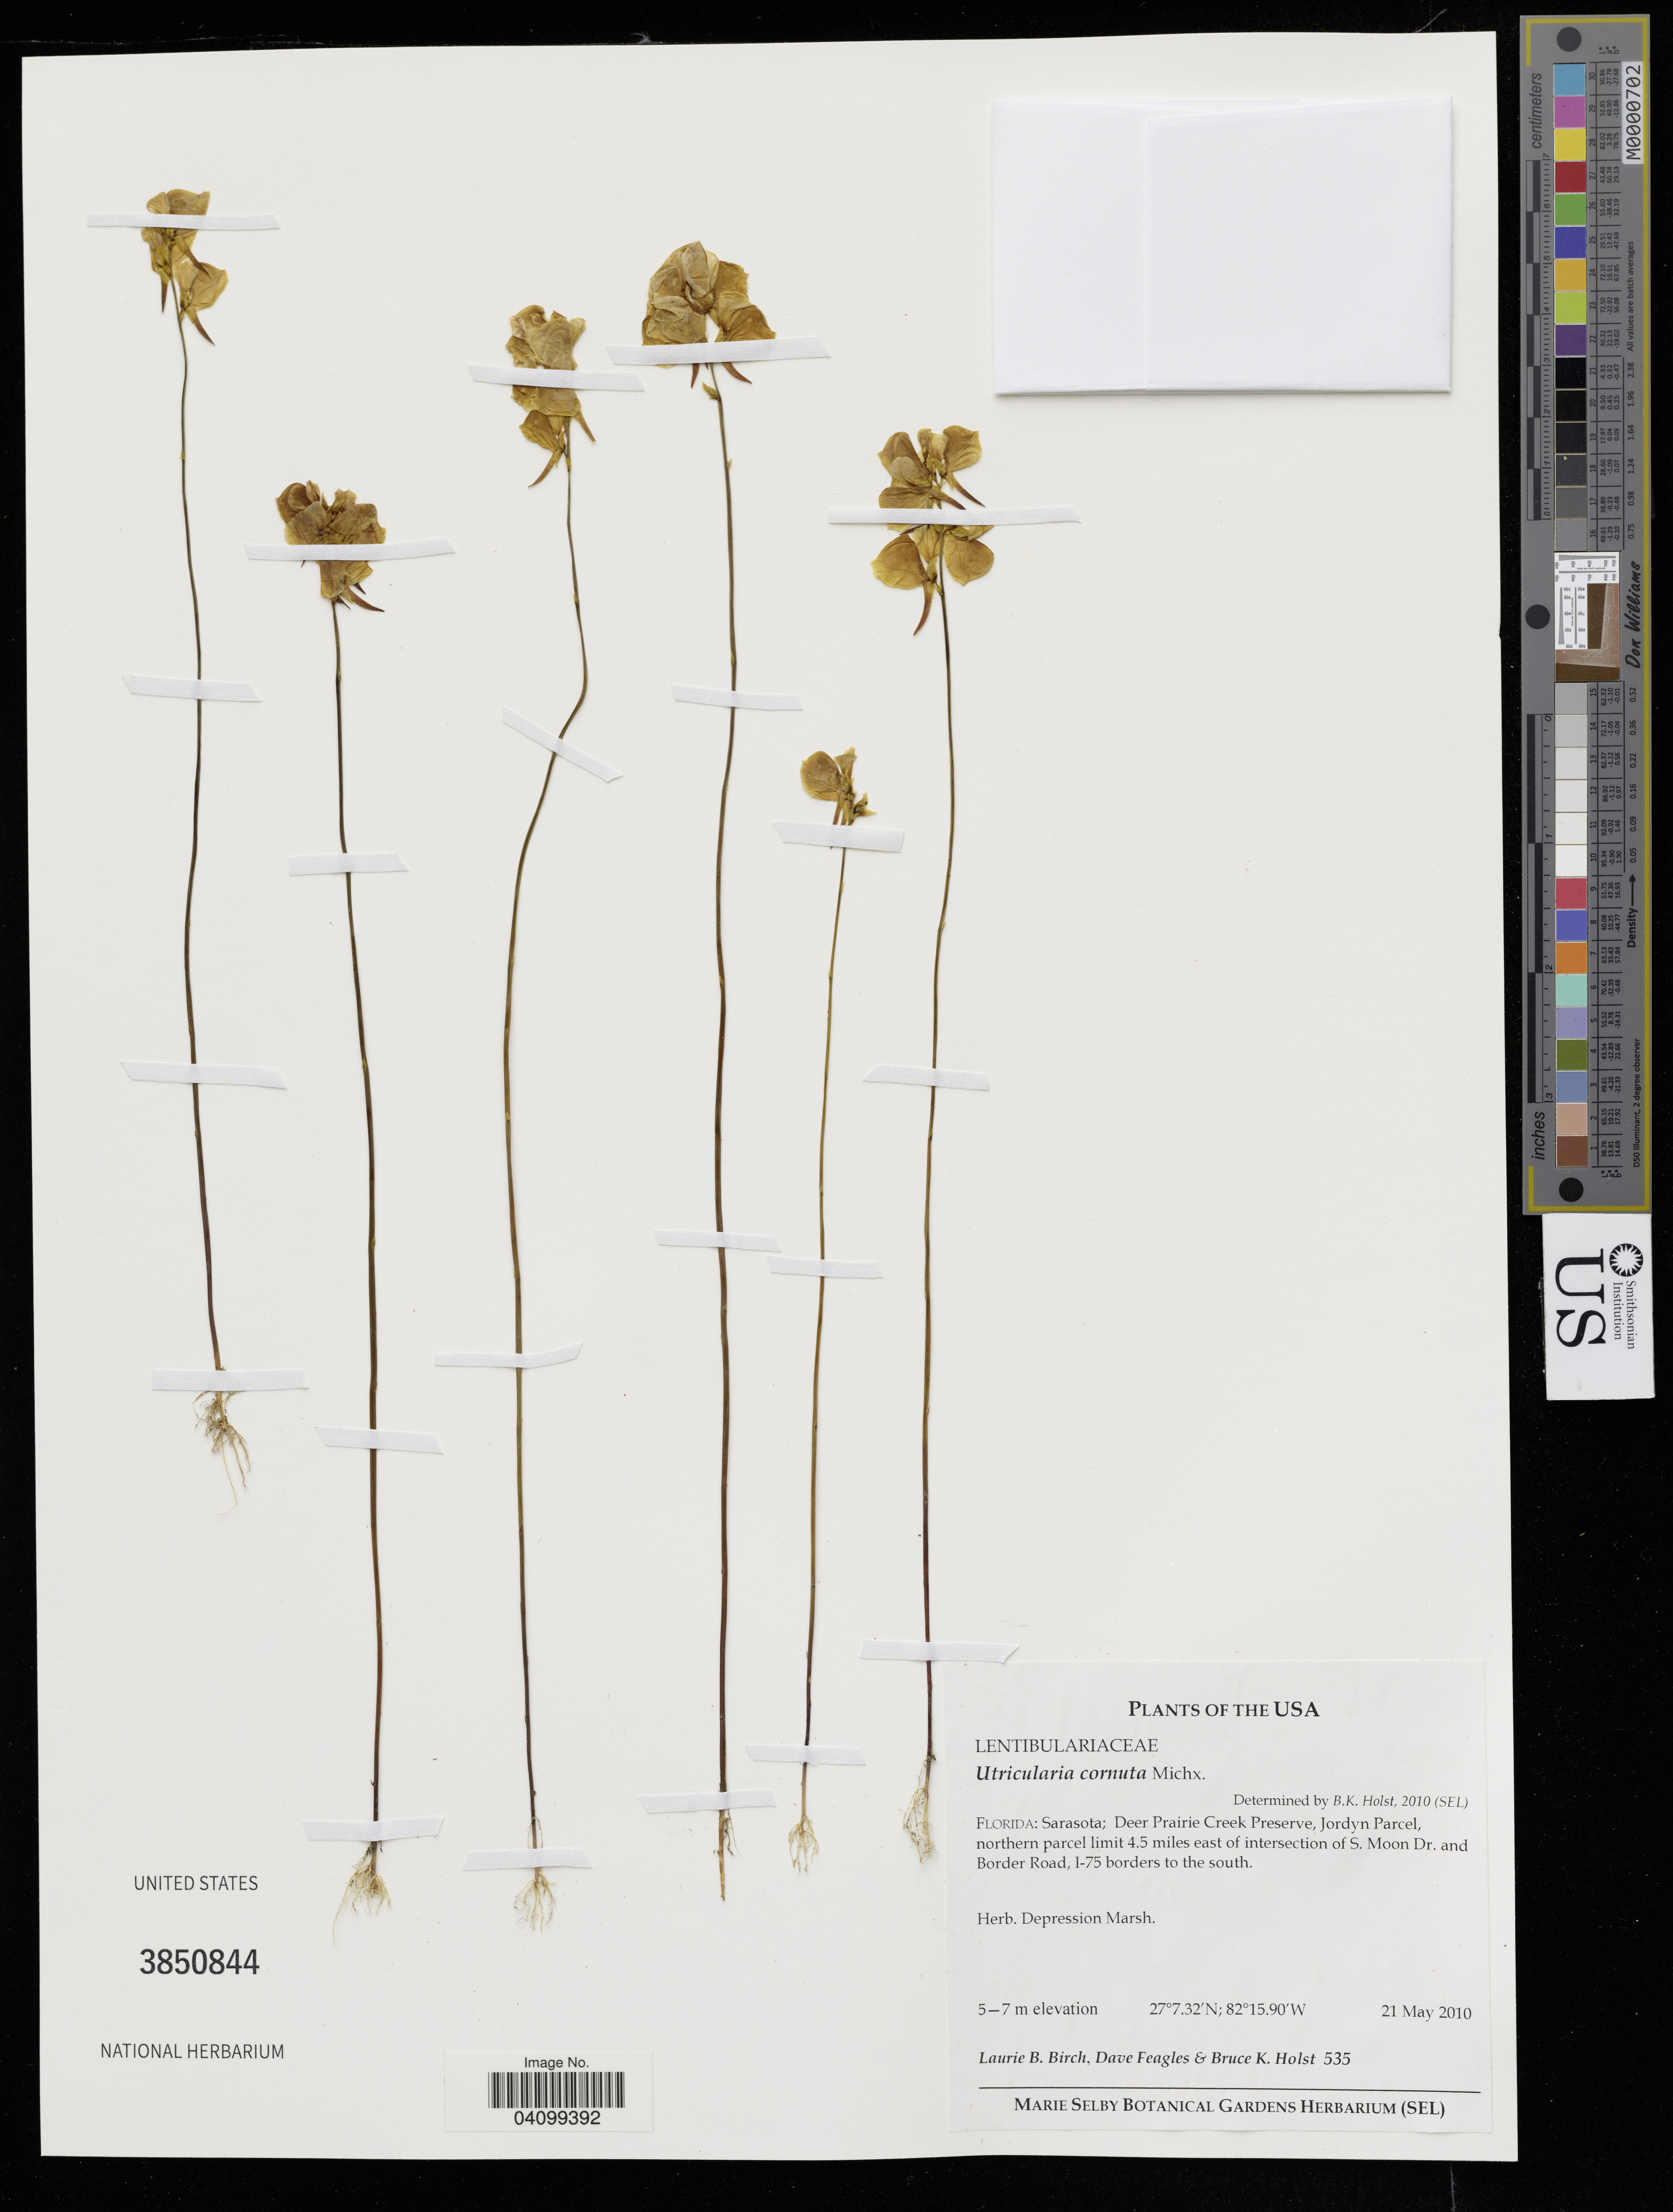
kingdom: Plantae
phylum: Tracheophyta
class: Magnoliopsida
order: Lamiales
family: Lentibulariaceae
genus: Utricularia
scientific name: Utricularia cornuta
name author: Michx.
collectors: L. Birch & B. Holst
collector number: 535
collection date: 2010-05-21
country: United States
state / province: Florida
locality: Sarasota; Deer Prairie Creek Preserve, Jordyn Parcel, northern parcel limit 4.5 miles east of intersection of S. Moon Dr. and Border Road, I-75 borders to the south.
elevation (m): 5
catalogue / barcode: US 3850844